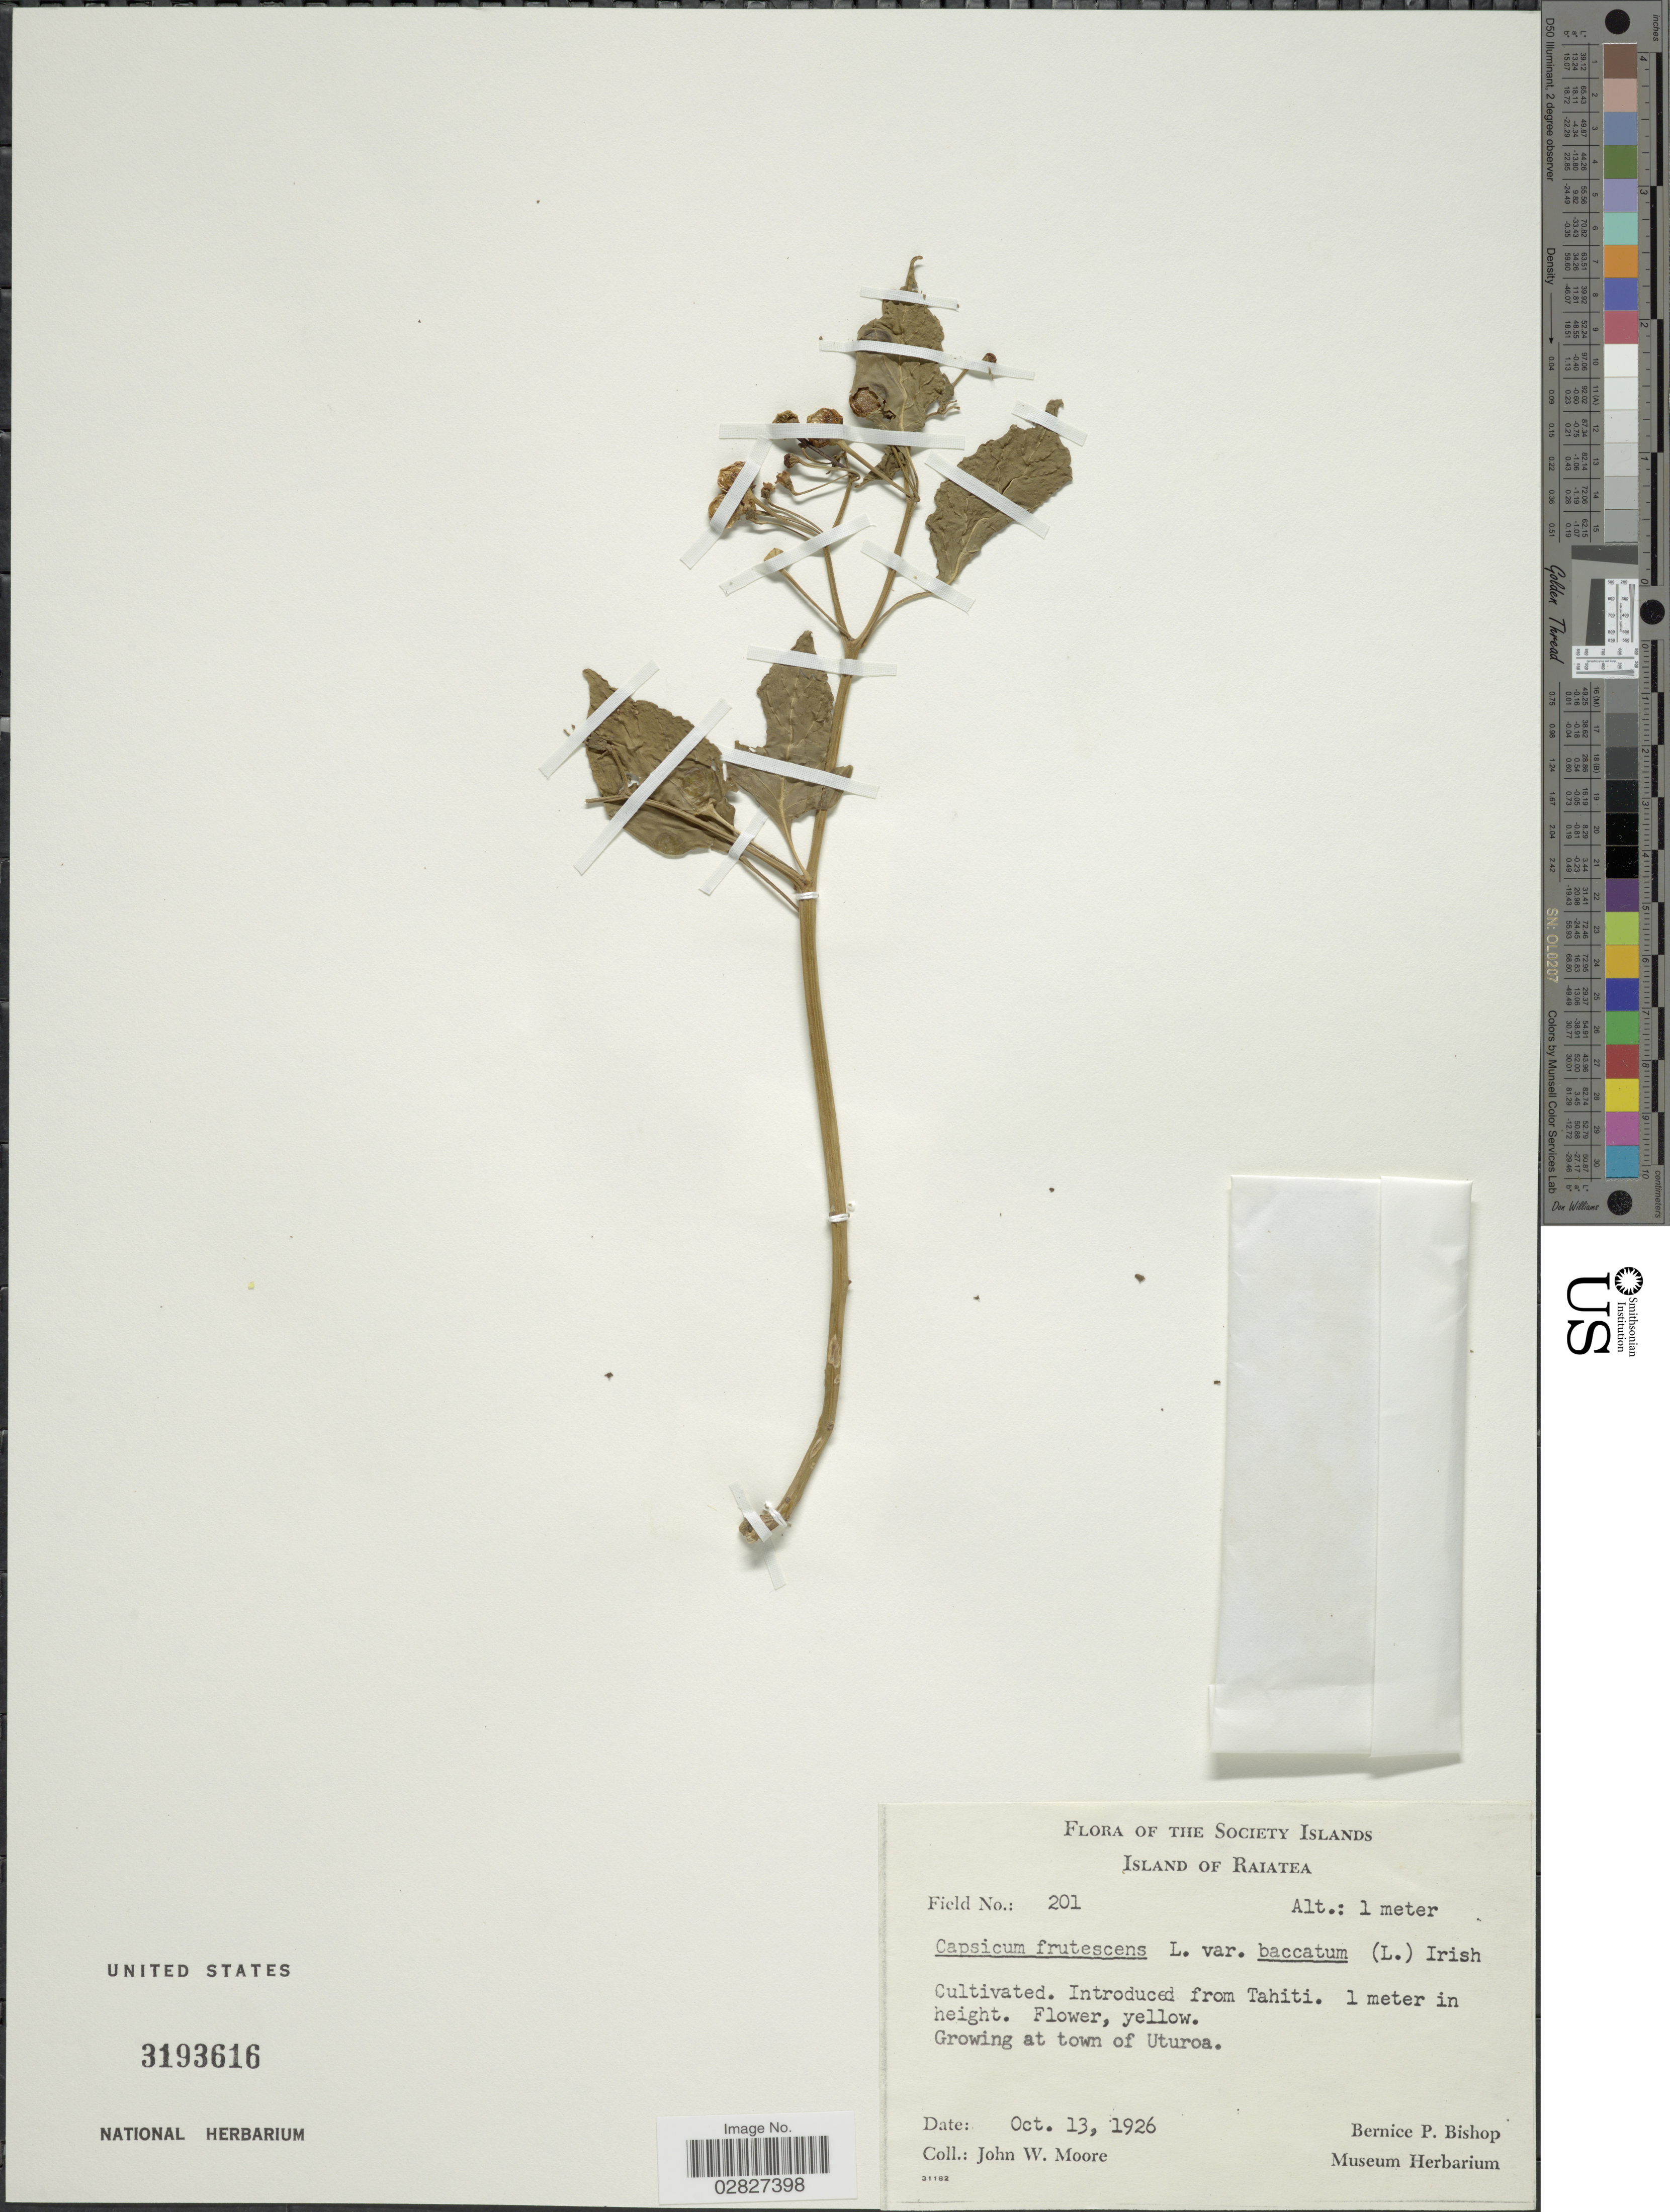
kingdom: Plantae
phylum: Tracheophyta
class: Magnoliopsida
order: Solanales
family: Solanaceae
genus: Capsicum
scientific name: Capsicum frutescens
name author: L.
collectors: J. Moore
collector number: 201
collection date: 1926-10-13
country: French Polynesia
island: Raiatea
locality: Society Islands. Island of Raiatea. Growing at town of Uturoa.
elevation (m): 1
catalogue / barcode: US 3193616